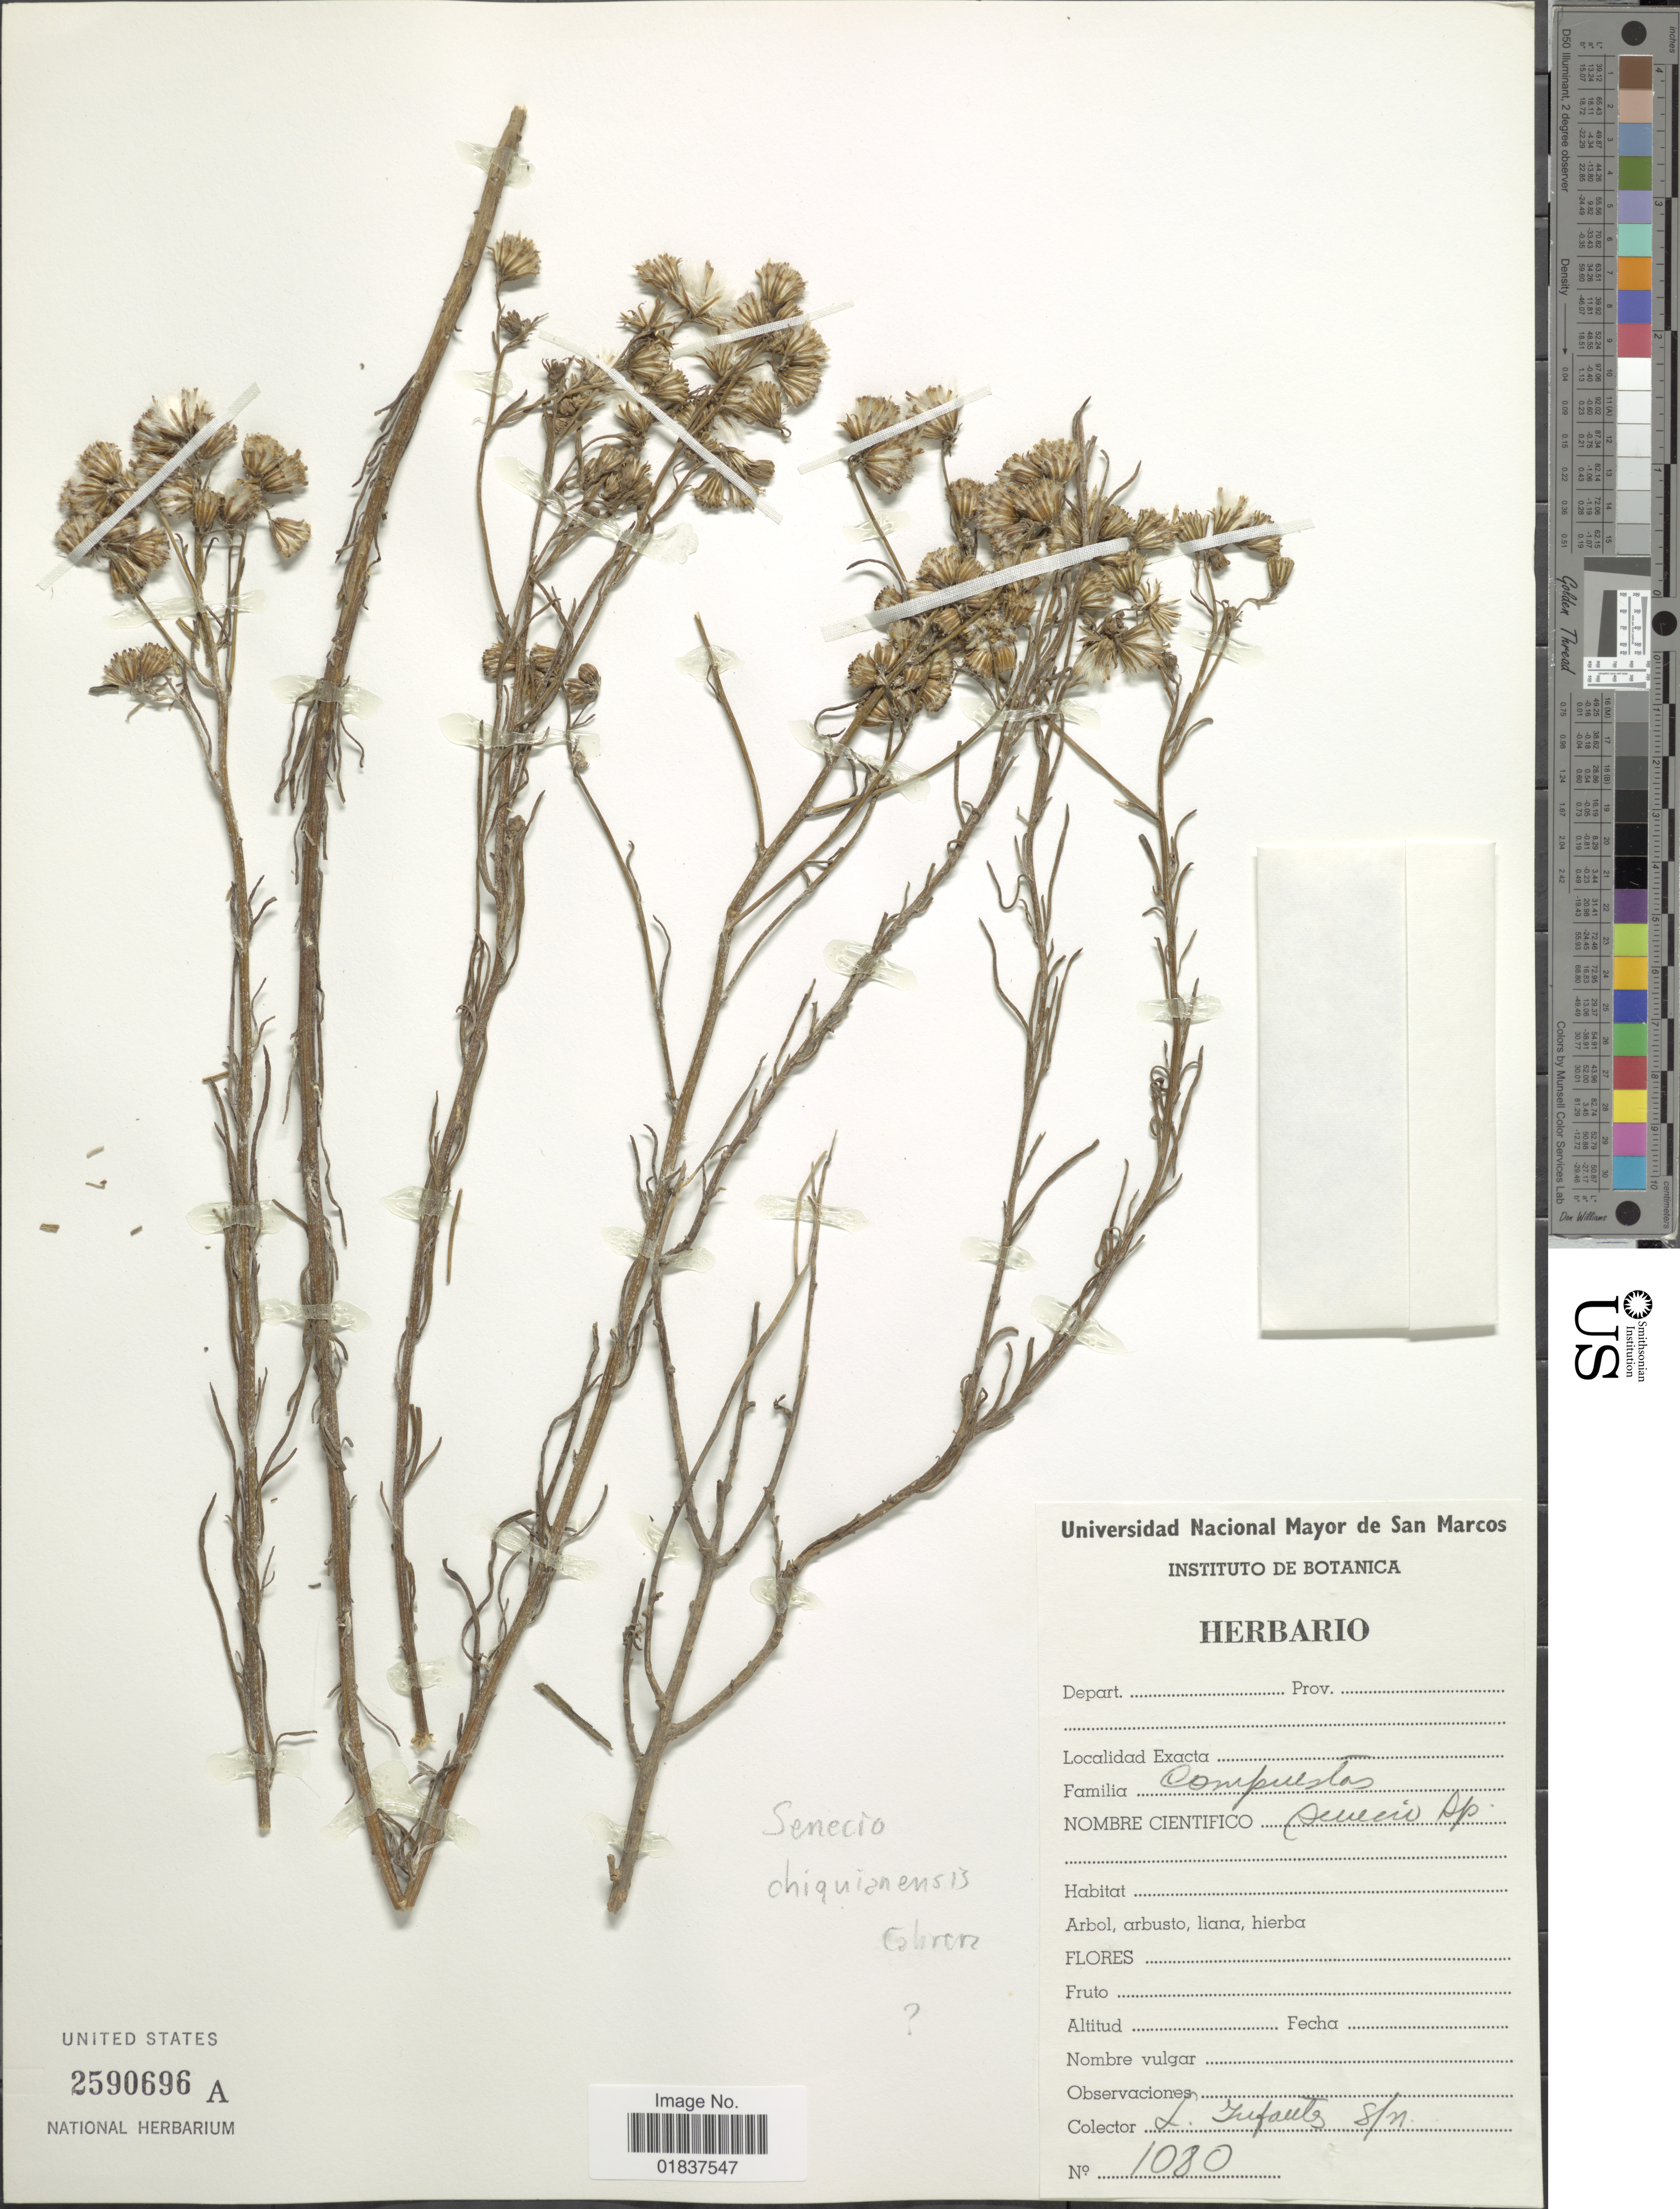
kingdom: Plantae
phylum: Tracheophyta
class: Magnoliopsida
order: Asterales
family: Asteraceae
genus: Senecio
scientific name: Senecio chiquianensis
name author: Cabrera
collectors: L. Jufauts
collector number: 1080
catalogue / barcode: US 2590696A